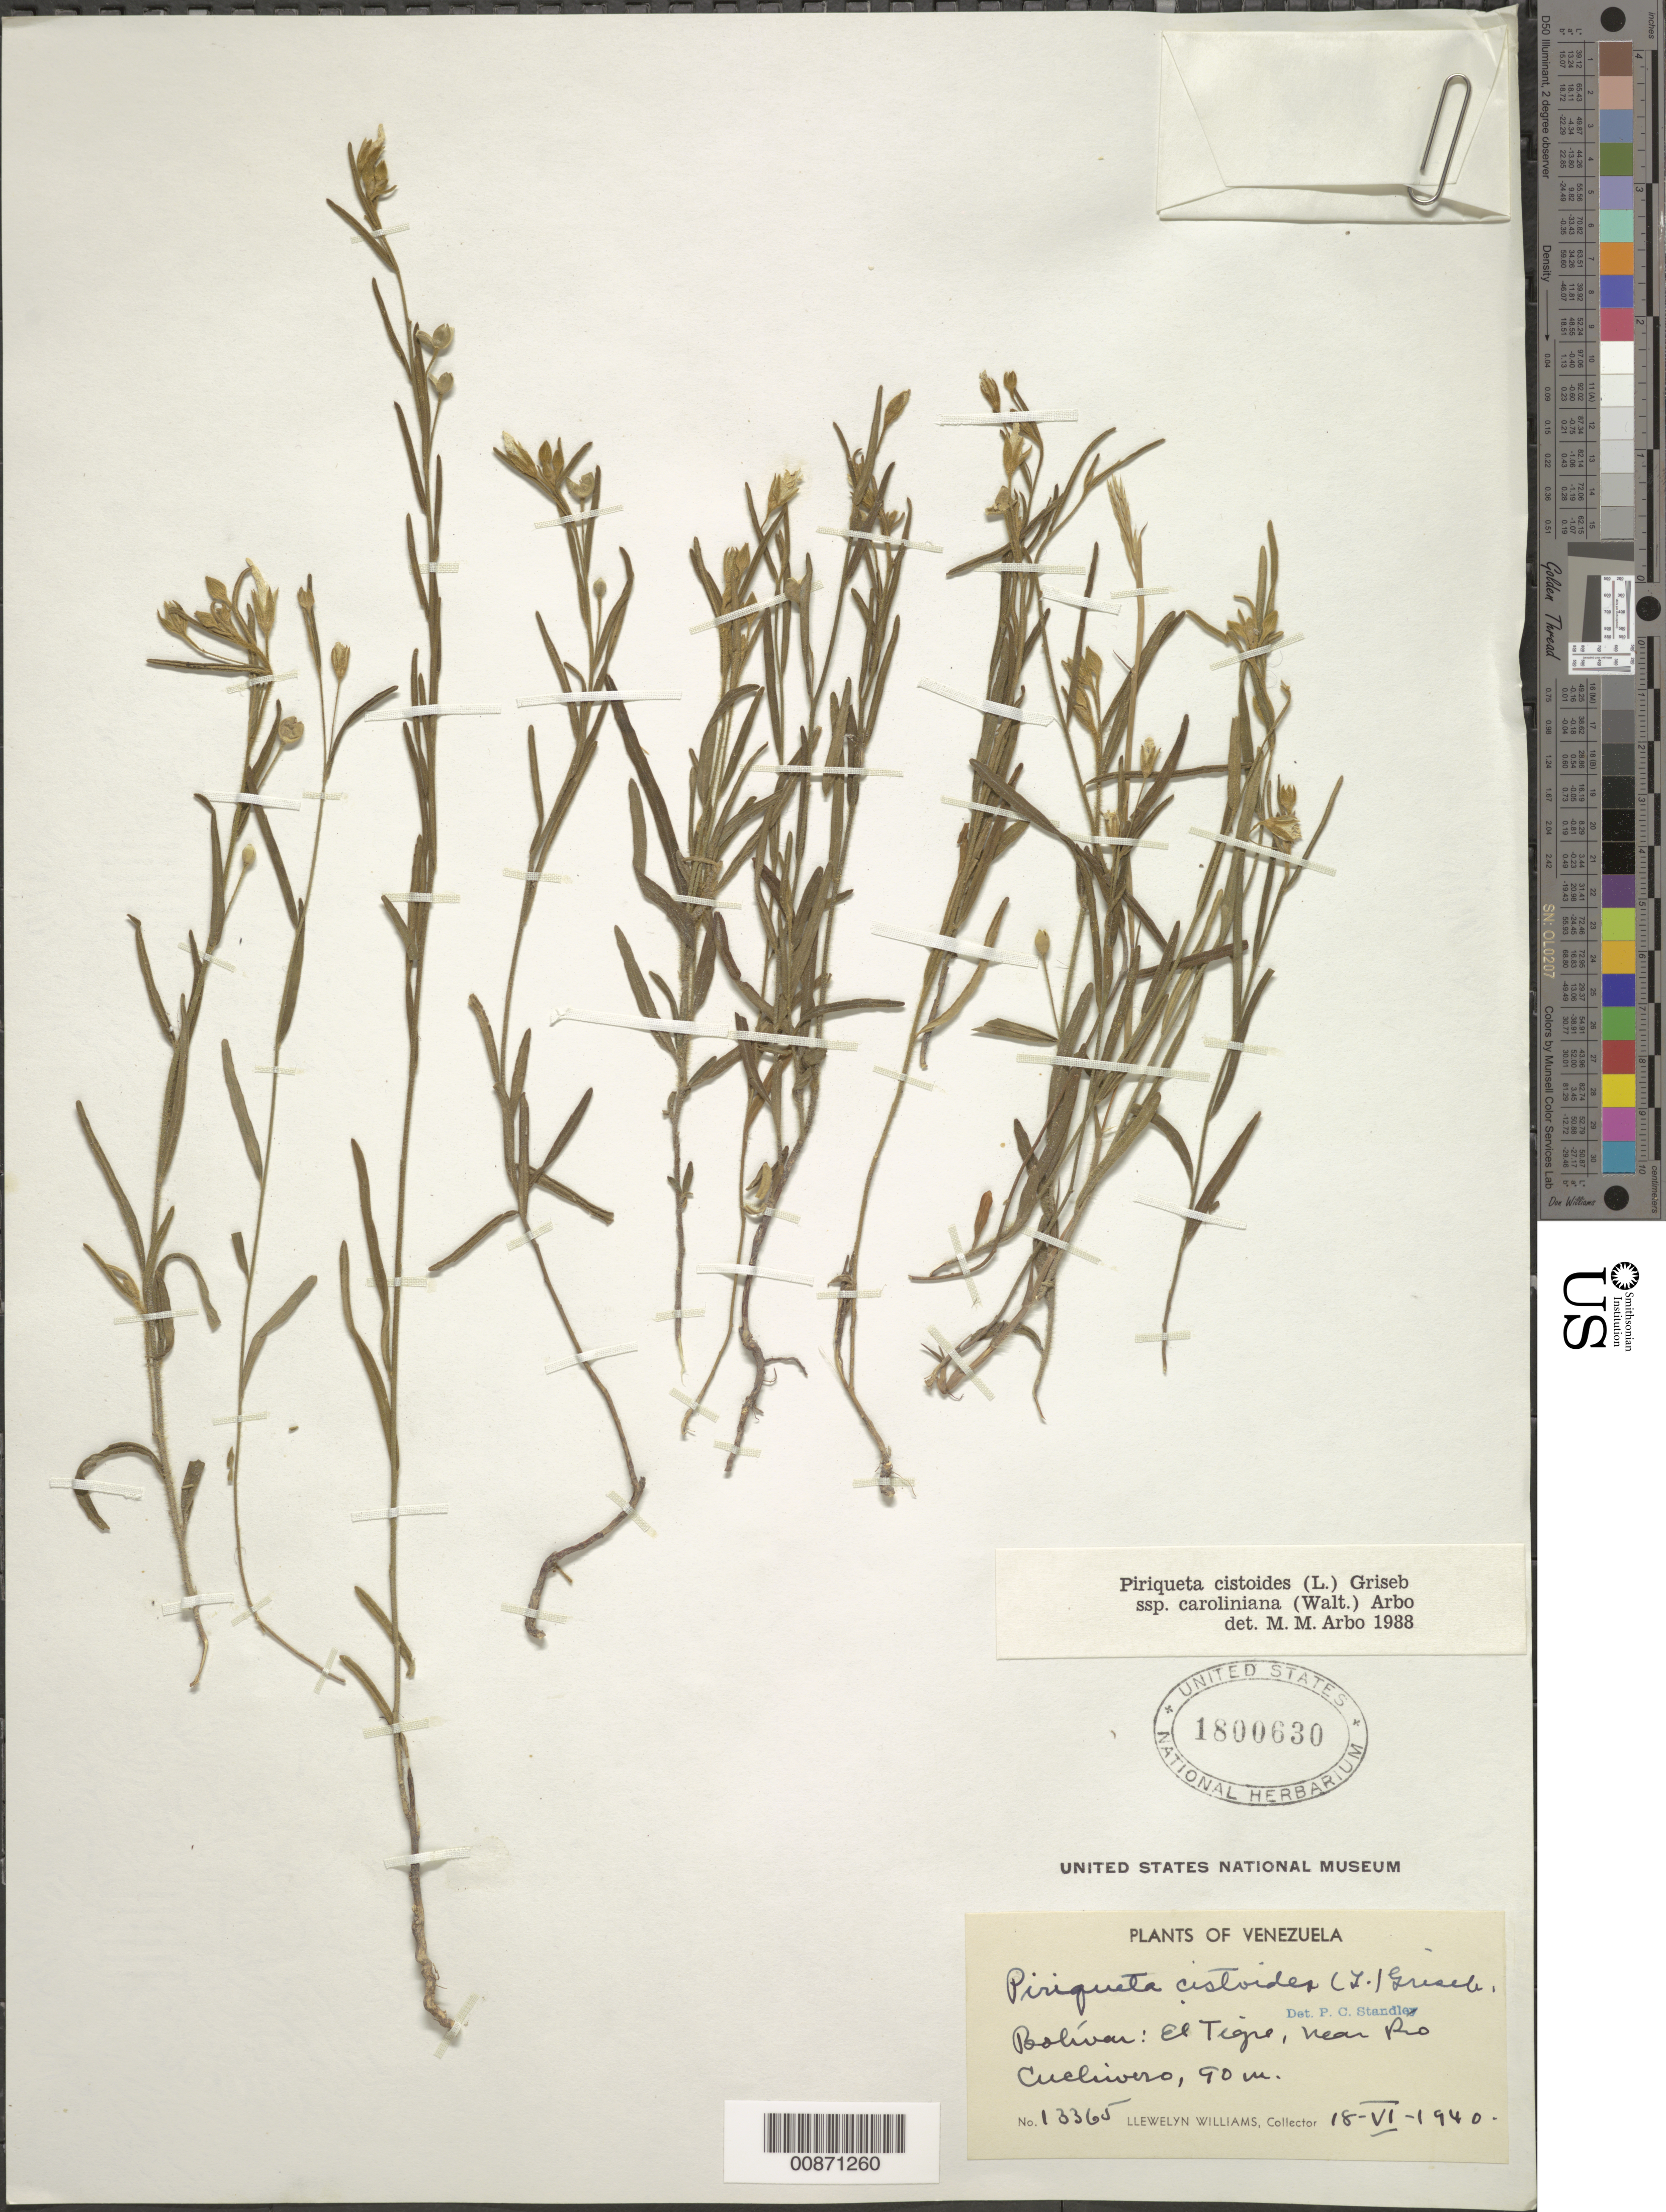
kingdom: Plantae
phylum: Tracheophyta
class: Magnoliopsida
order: Malpighiales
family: Turneraceae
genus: Piriqueta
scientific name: Piriqueta cistoides subsp. caroliniana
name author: (Walter) Arbo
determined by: Arbo, M. M.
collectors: Ll. Williams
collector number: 13365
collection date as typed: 18-Jun-40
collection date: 1940-06-18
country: Venezuela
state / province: Bolívar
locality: El Tigre, cerca de El Río Cuchivero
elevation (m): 90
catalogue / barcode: US 1800630